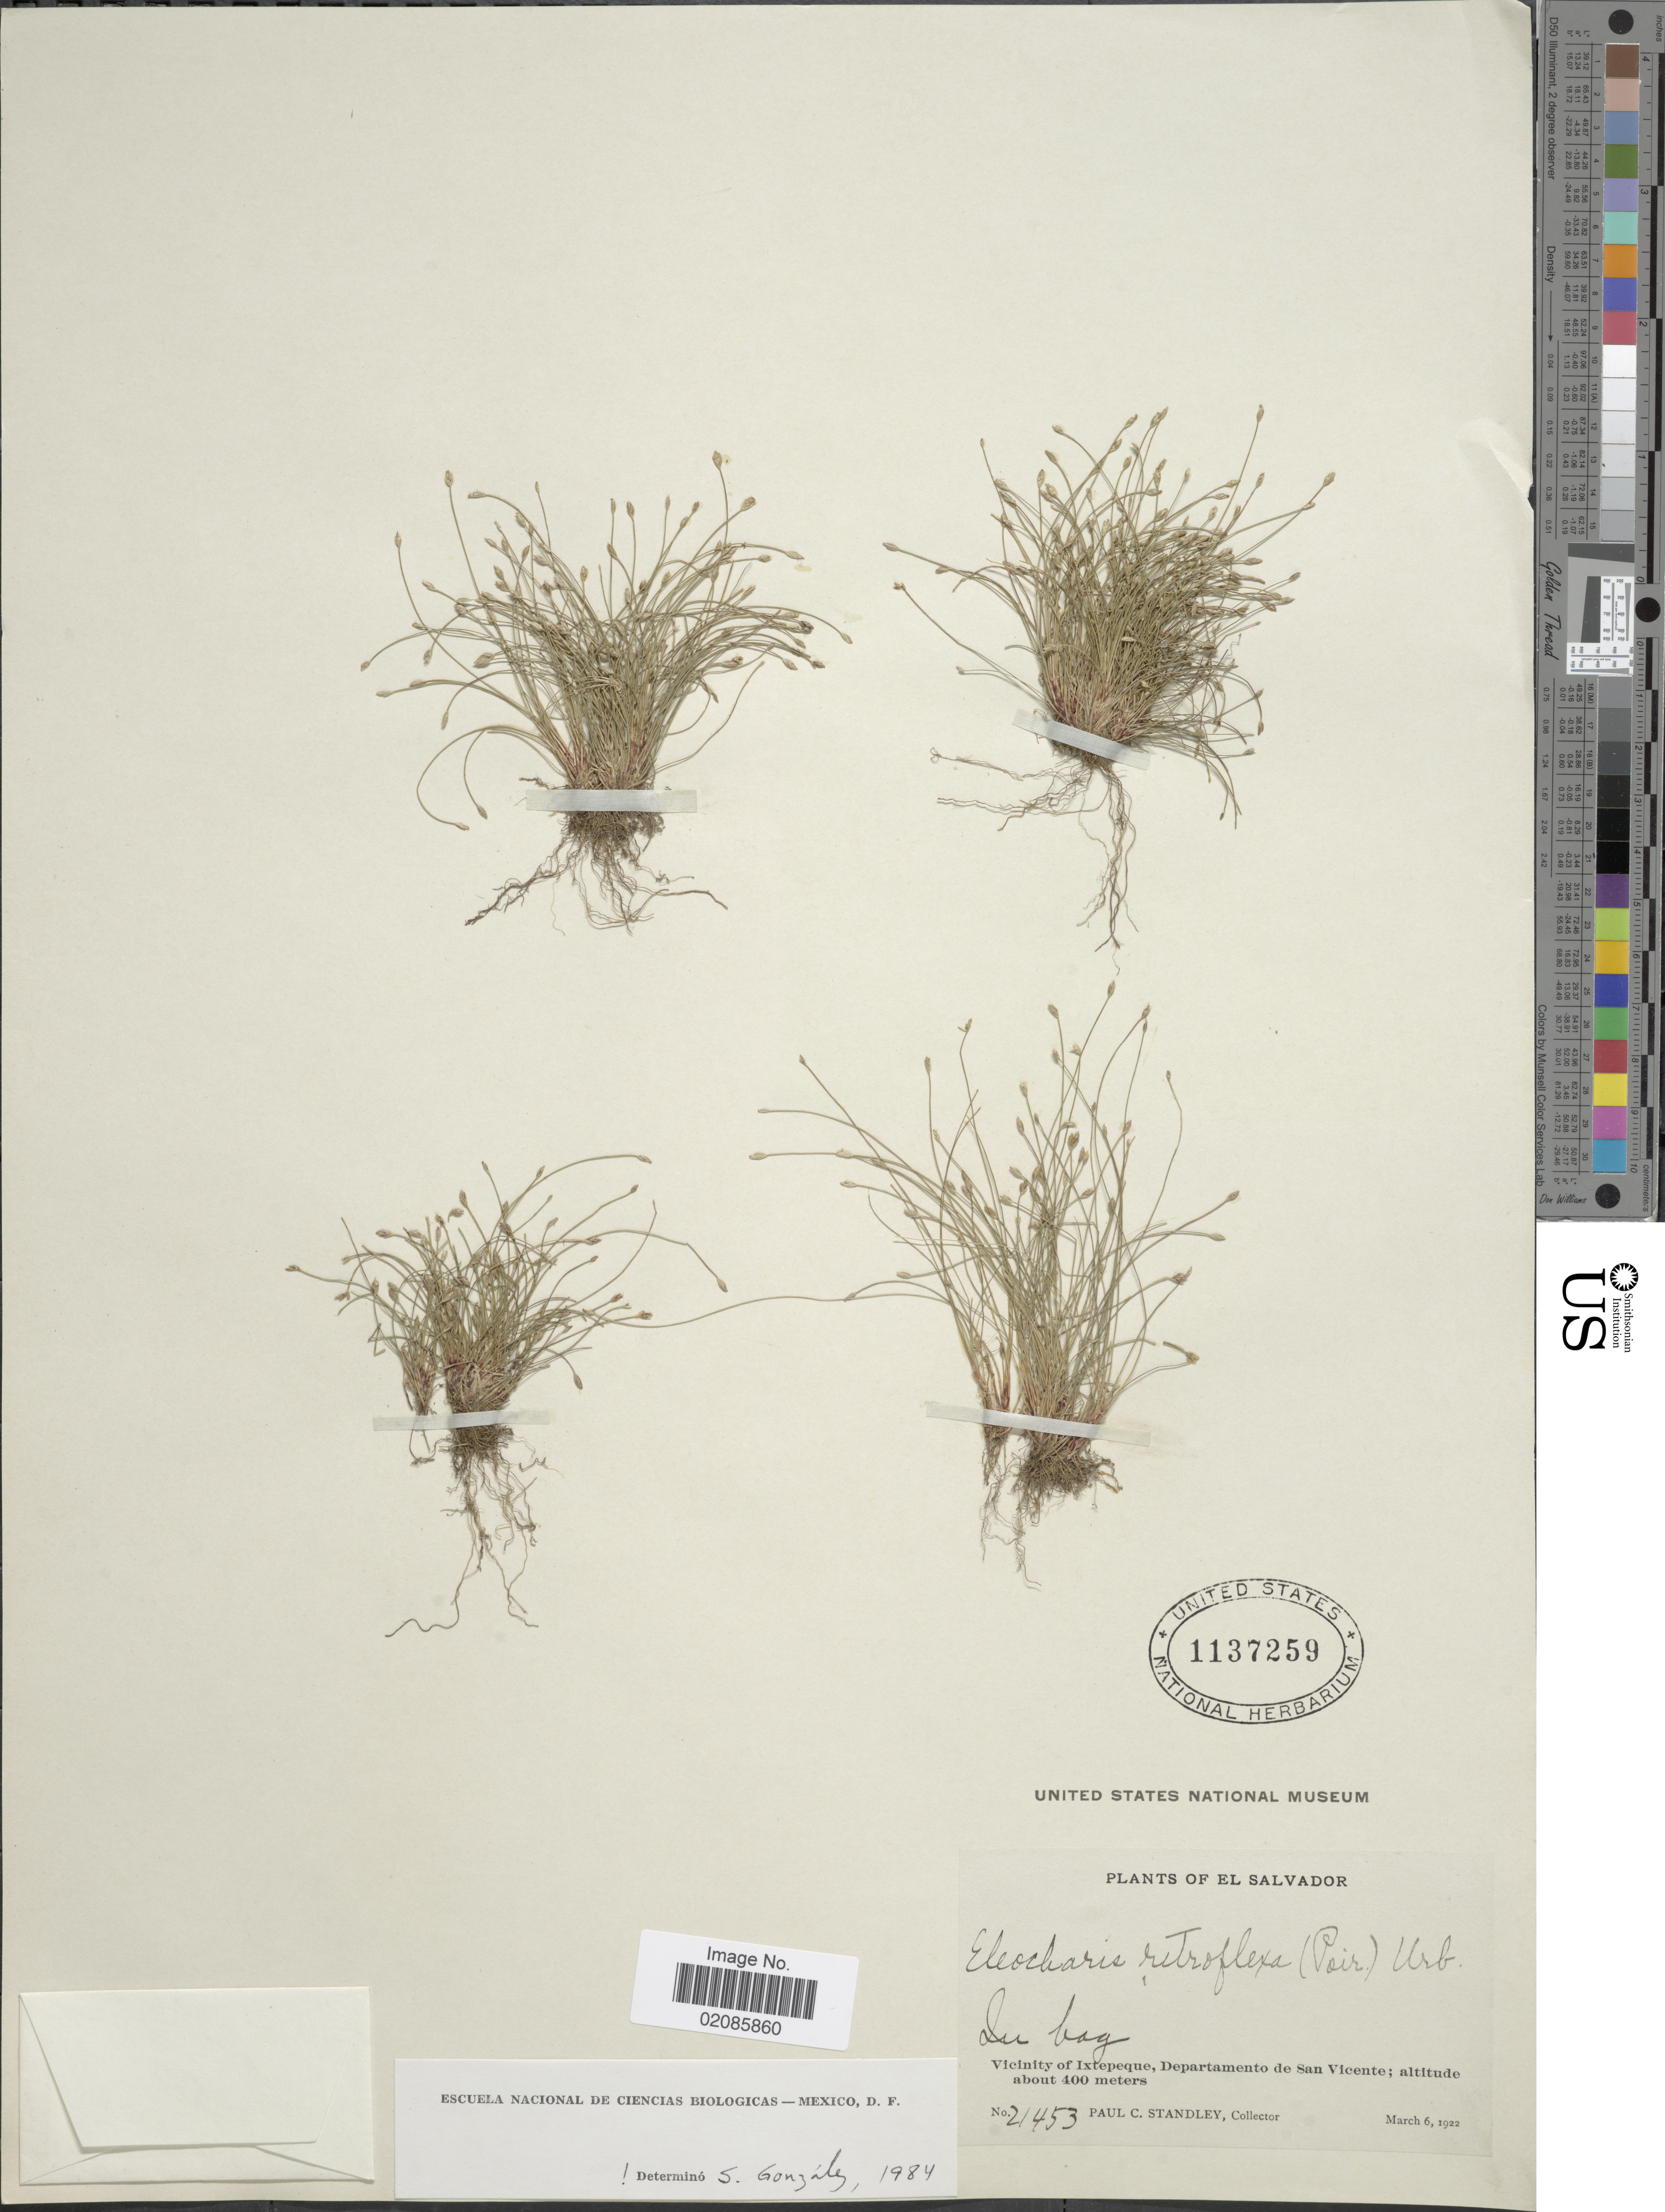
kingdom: Plantae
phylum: Tracheophyta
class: Liliopsida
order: Poales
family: Cyperaceae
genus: Eleocharis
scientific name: Eleocharis retroflexa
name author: (Poir.) Urb.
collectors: P. C. Standley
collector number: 21453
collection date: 1922-03-06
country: El Salvador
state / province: San Vincente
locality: Vicinity of Ixtepeque, Departamento de San Vicente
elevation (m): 400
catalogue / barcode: US 1137259